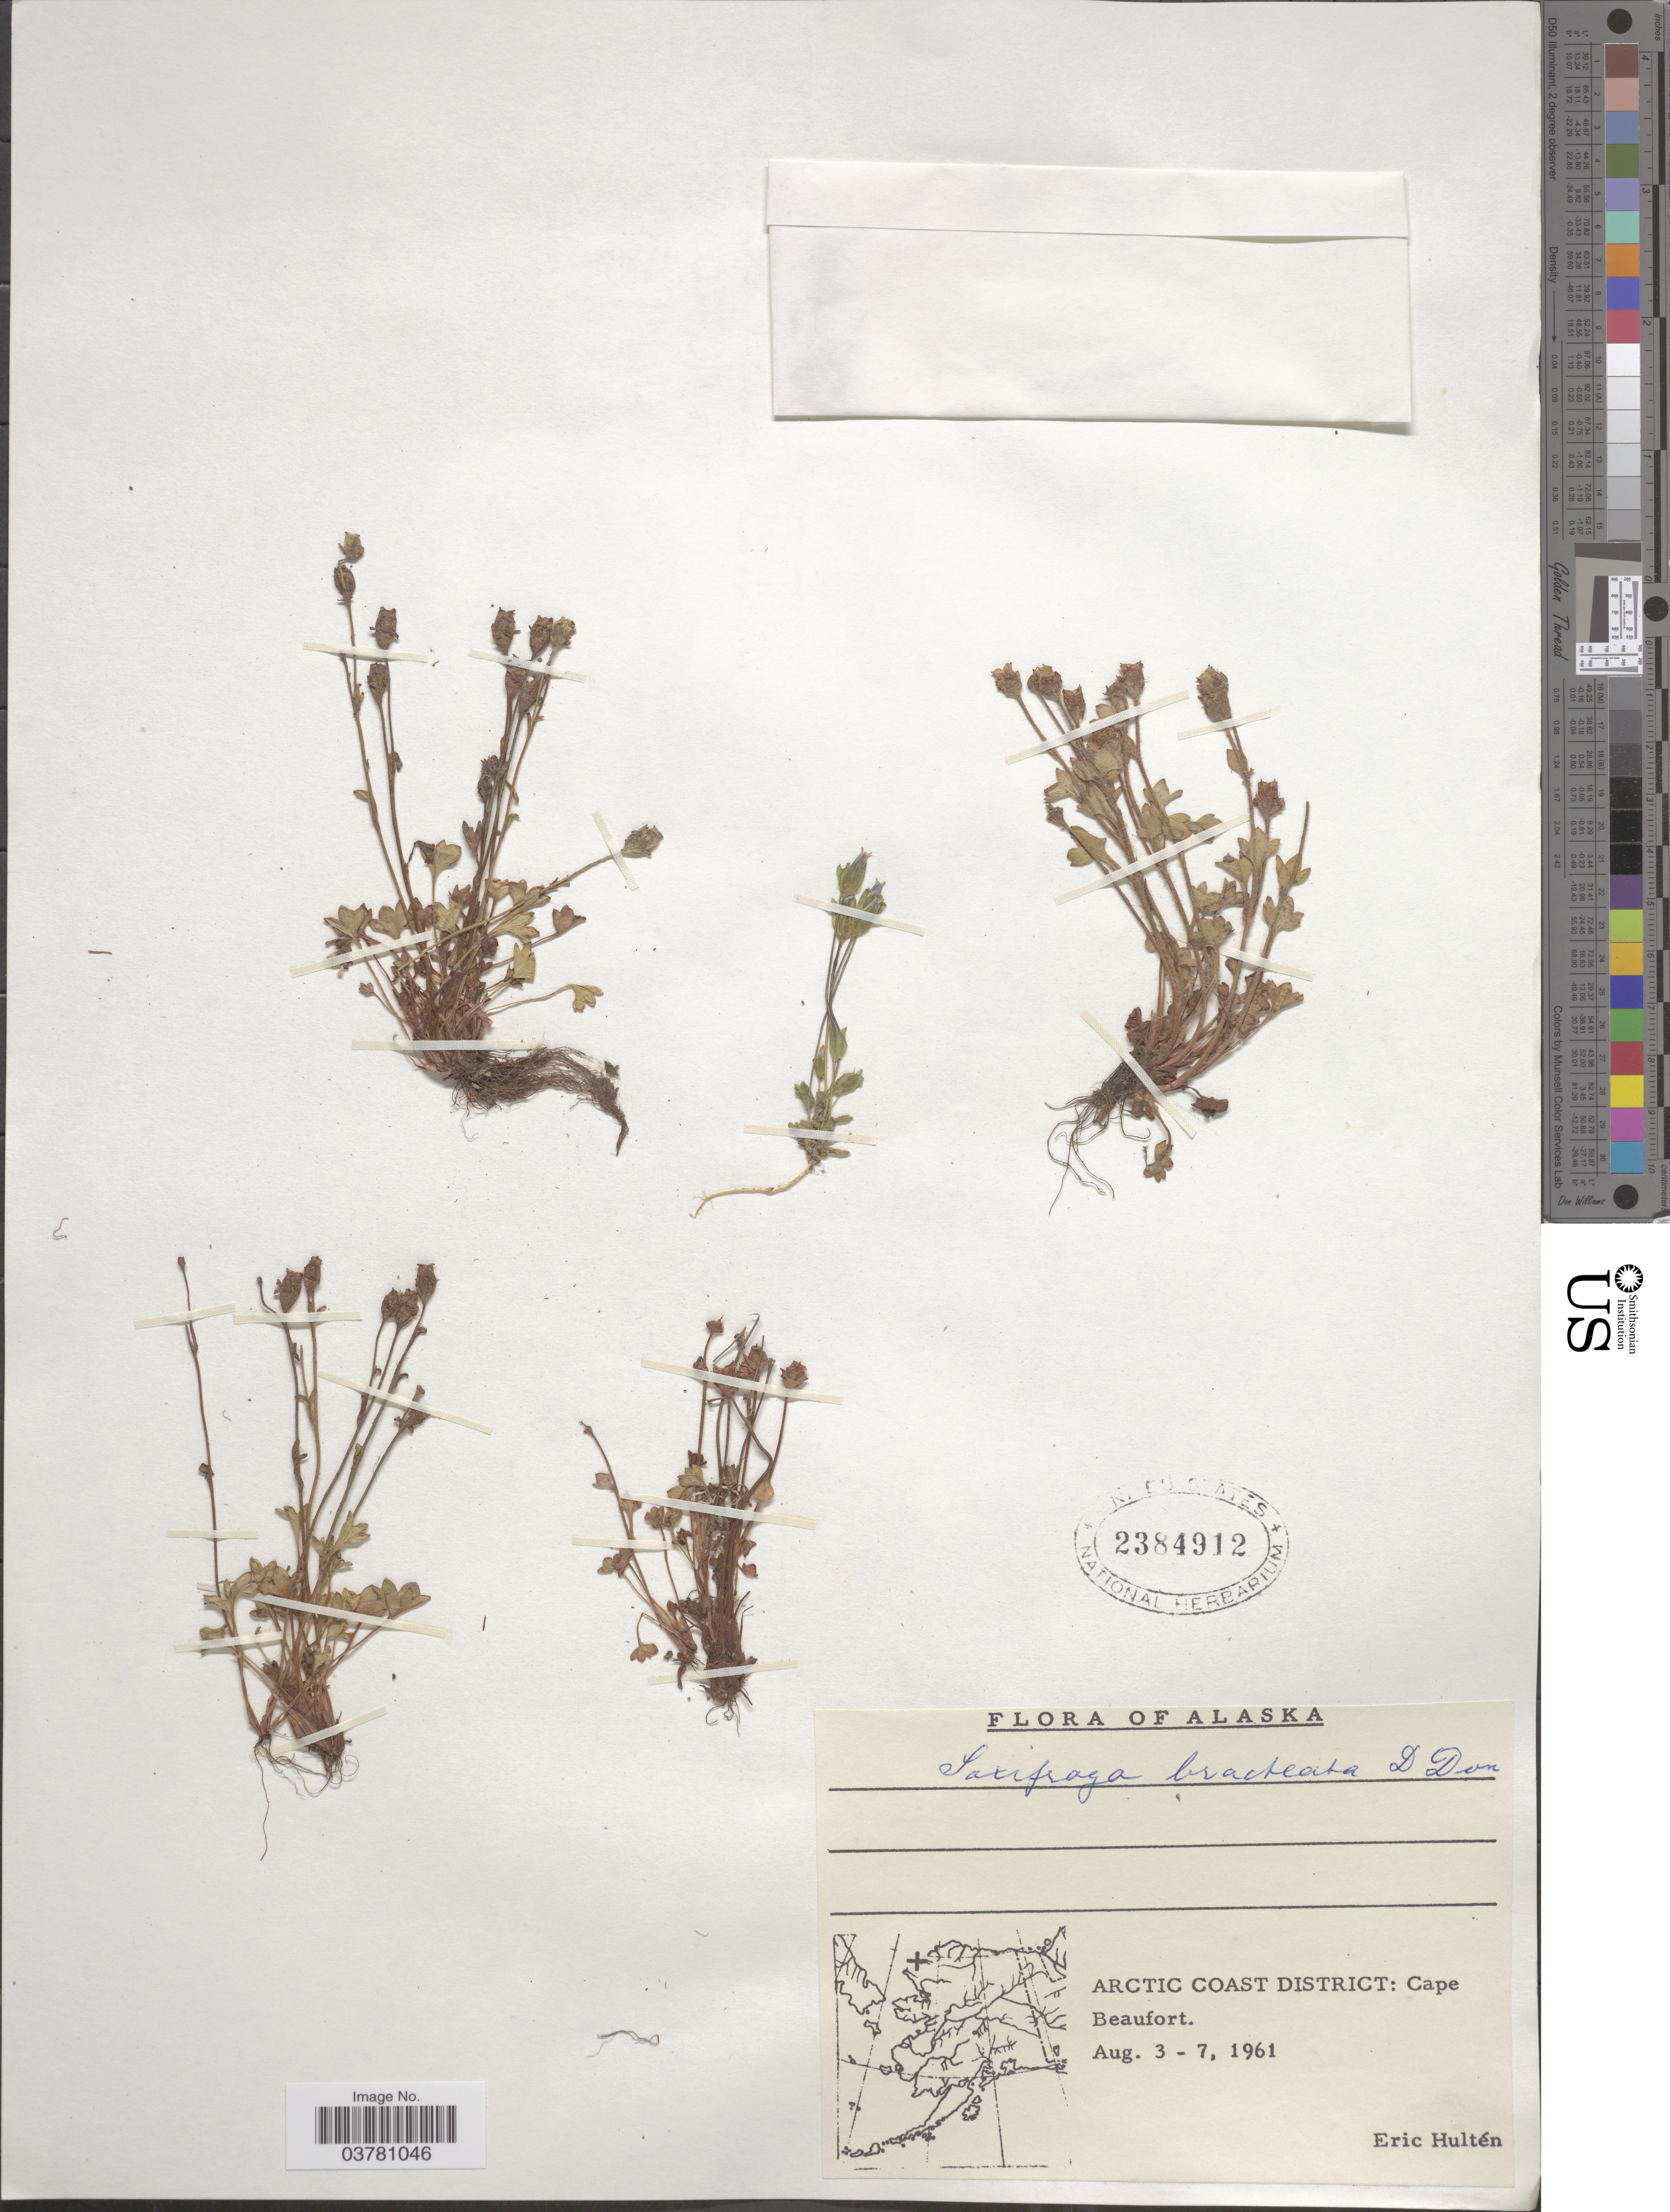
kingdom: Plantae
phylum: Tracheophyta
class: Magnoliopsida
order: Saxifragales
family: Saxifragaceae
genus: Saxifraga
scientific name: Saxifraga rivularis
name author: L.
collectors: E. G. Hultén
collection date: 1961-08-03/1961-08-07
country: United States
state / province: Alaska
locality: Arctic Coast District: Cape Beaufort.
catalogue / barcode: US 2384912